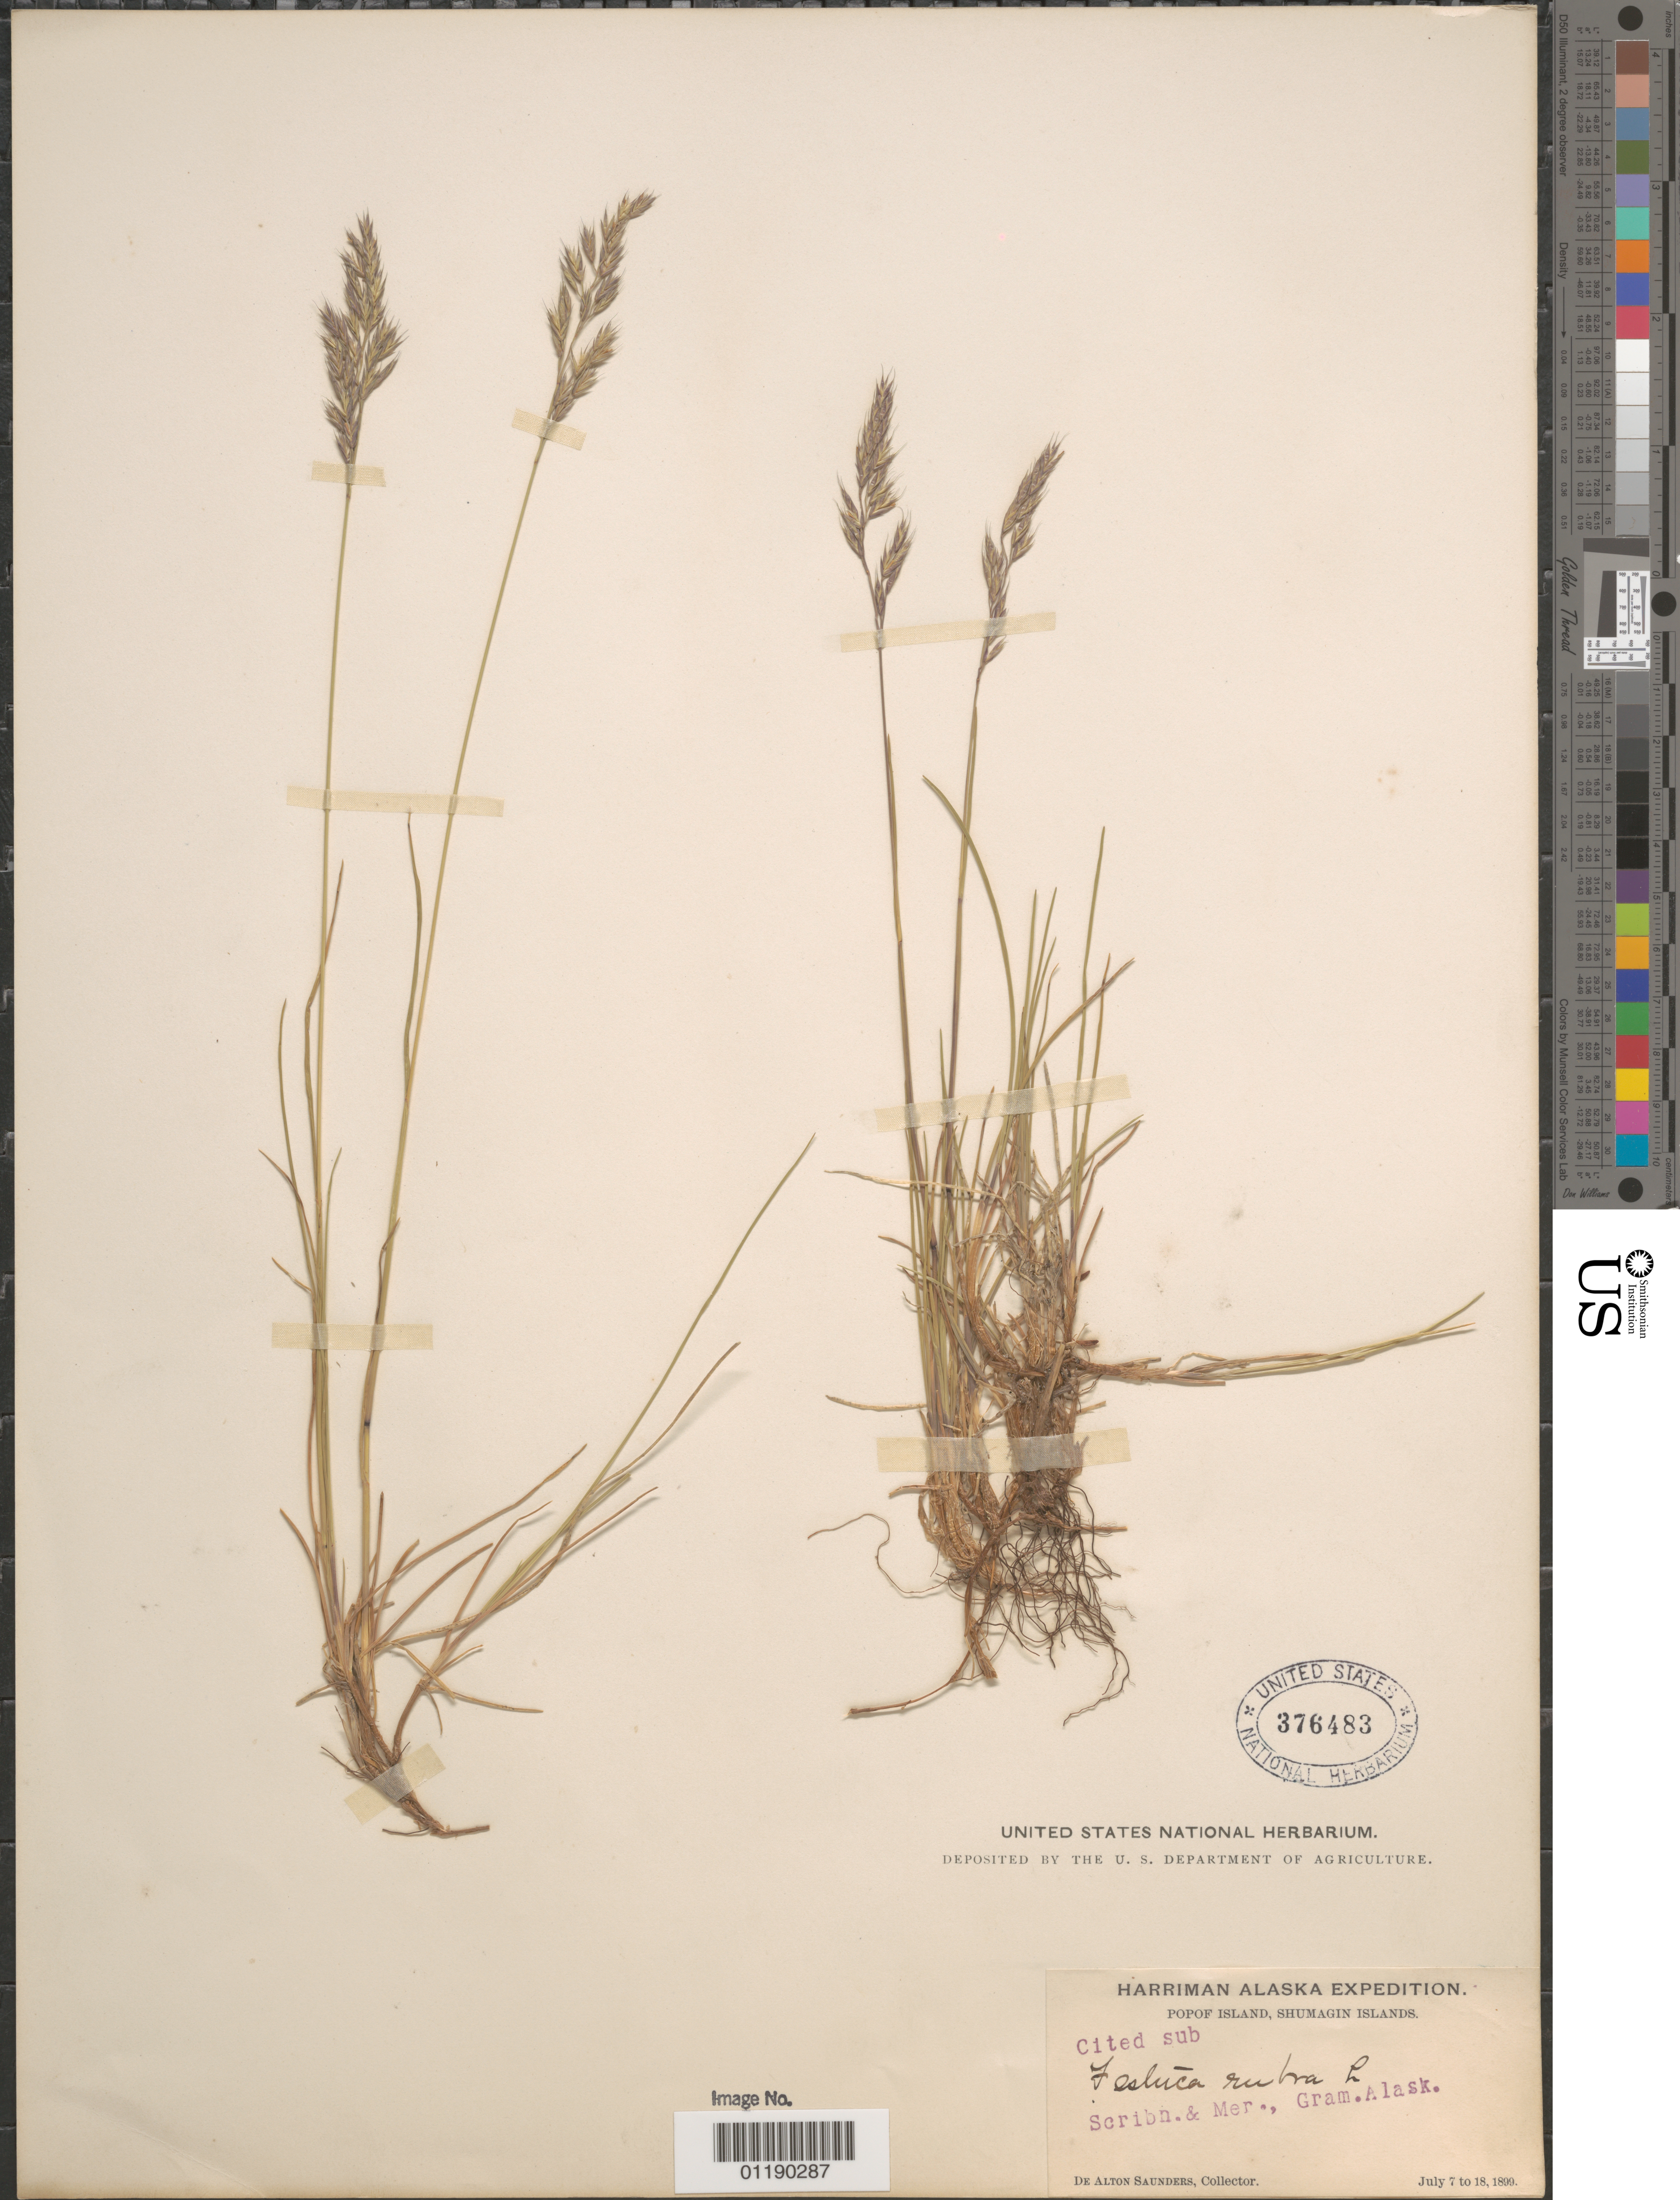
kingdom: Plantae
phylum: Tracheophyta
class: Liliopsida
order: Poales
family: Poaceae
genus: Festuca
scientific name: Festuca rubra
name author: L.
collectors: D. A. Saunders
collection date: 1899-07-07/1899-07-18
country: United States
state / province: Alaska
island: Popof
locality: Popof Island, Shumagin Islands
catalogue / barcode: US 376483